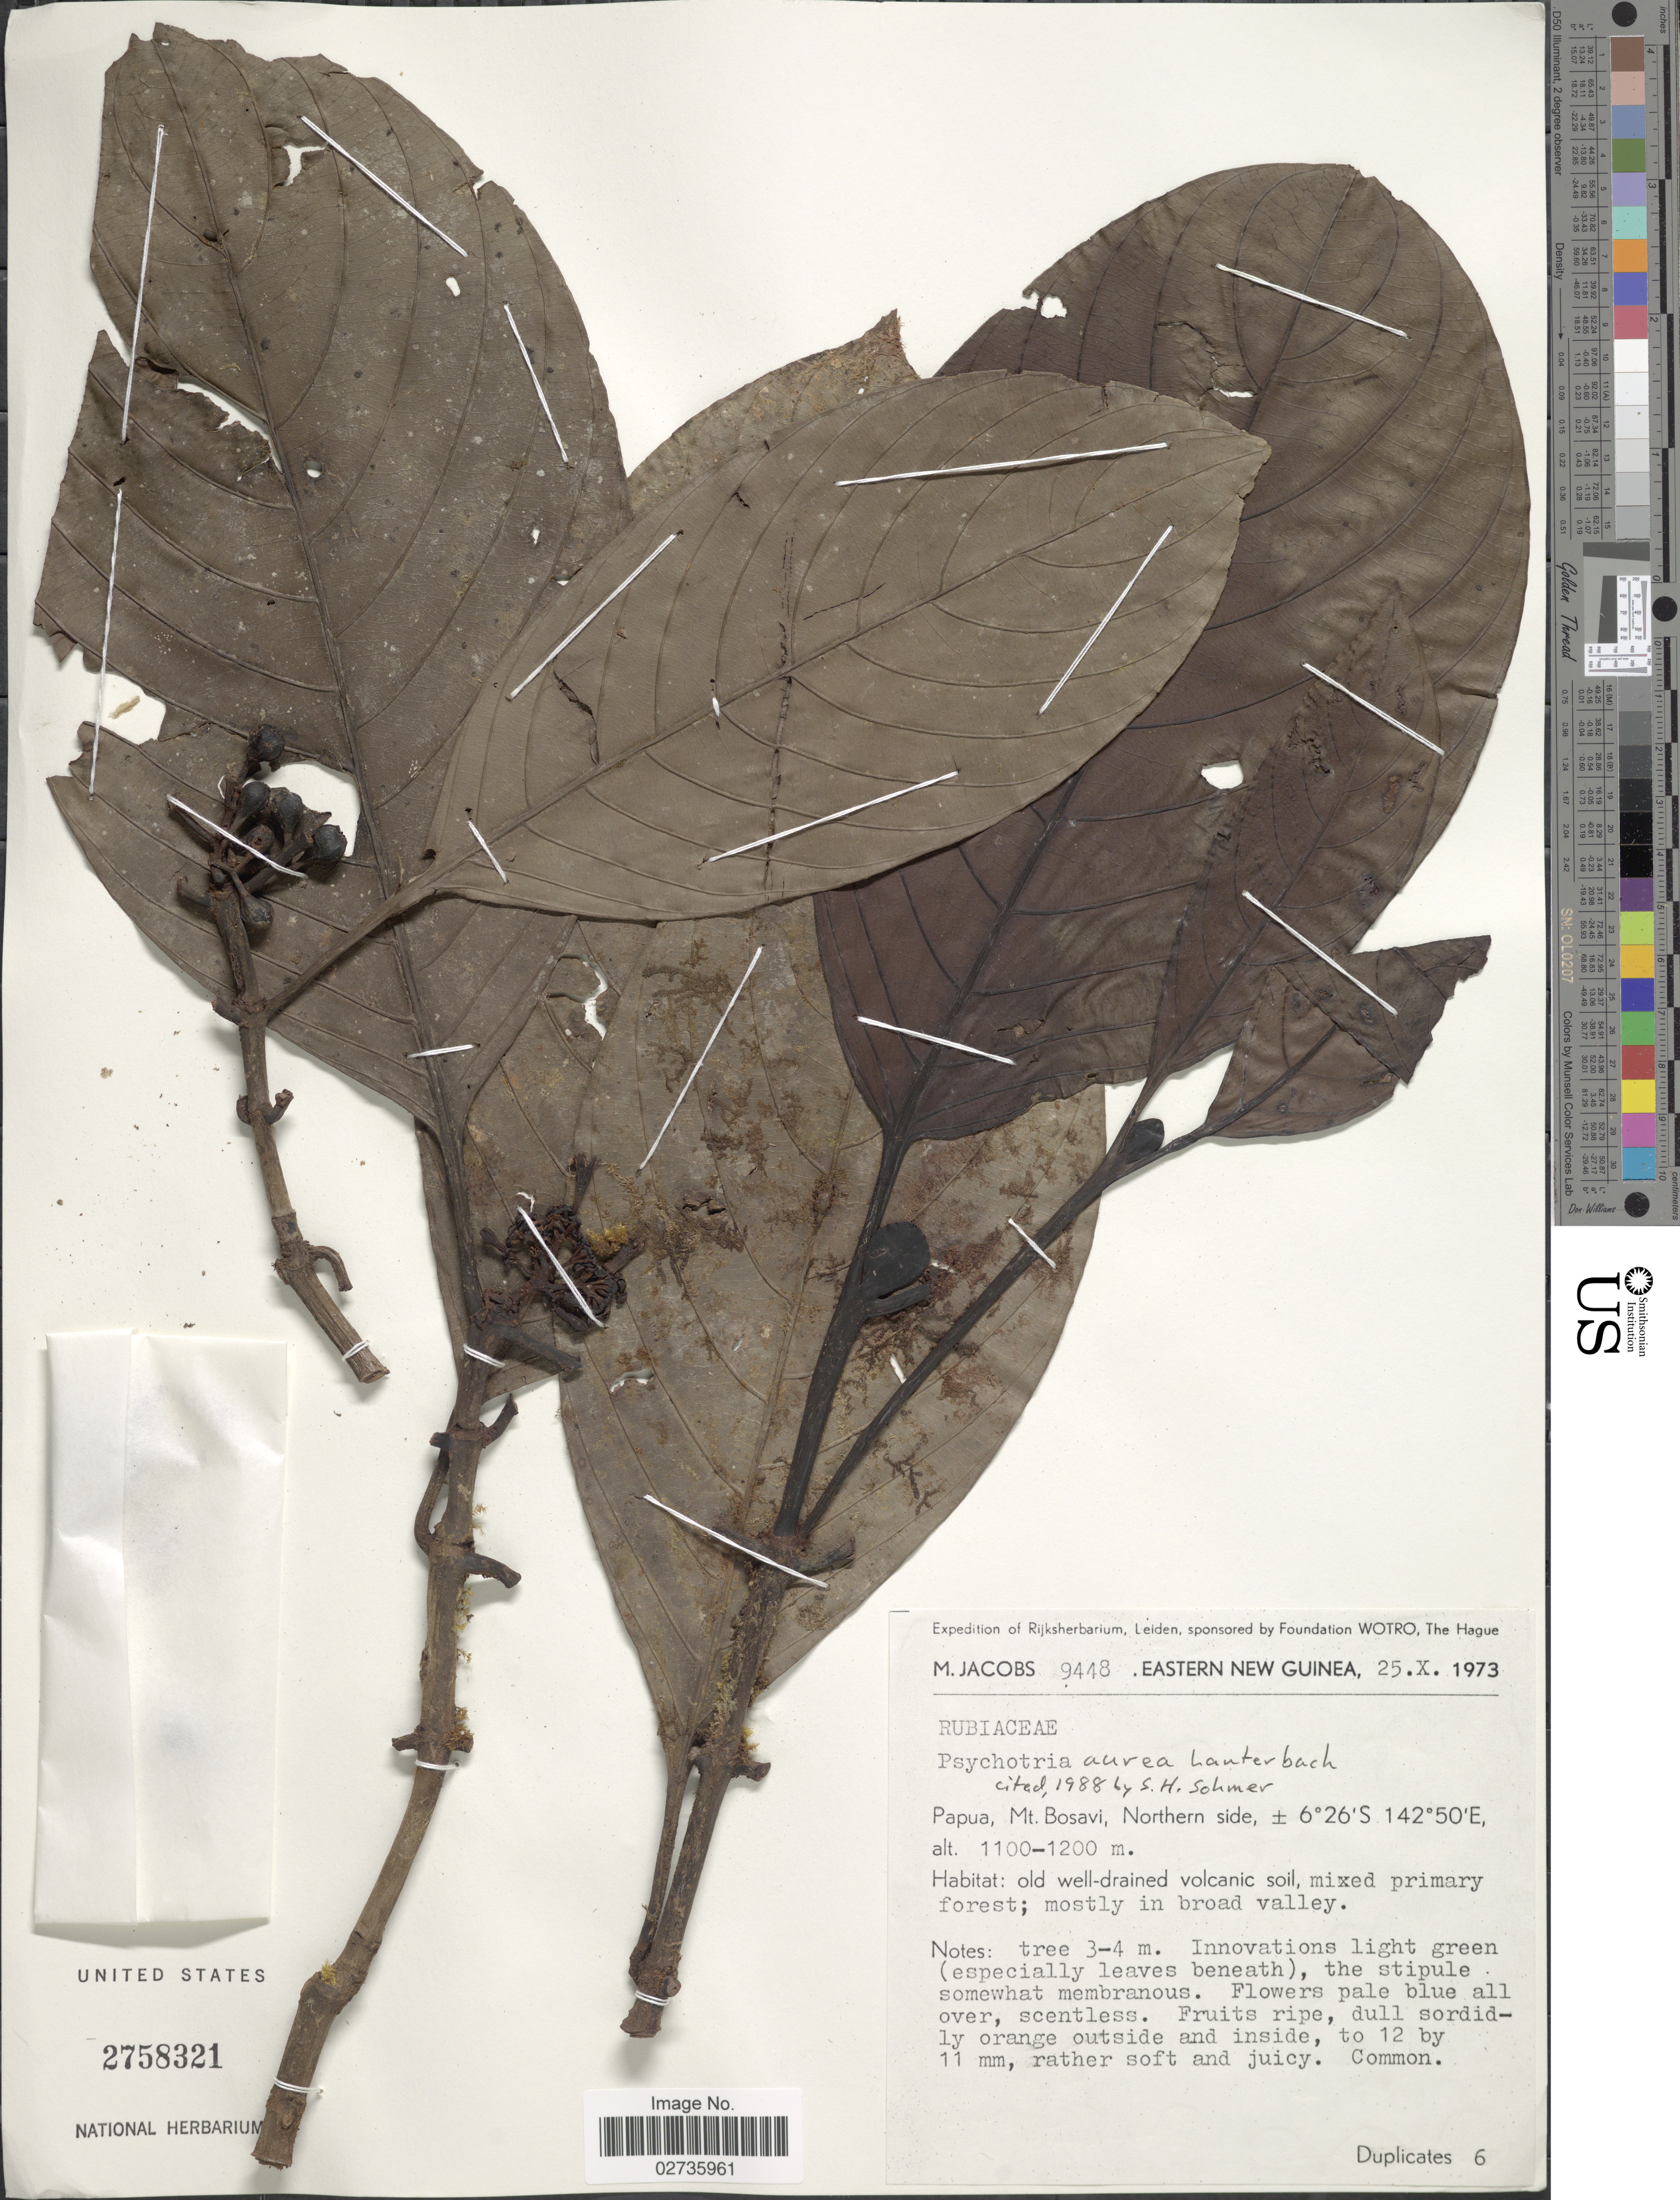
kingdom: Plantae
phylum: Tracheophyta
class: Magnoliopsida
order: Gentianales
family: Rubiaceae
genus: Psychotria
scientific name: Psychotria aurea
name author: Lauterb.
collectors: M. Jacobs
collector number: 9448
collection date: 1973-10-25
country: Papua New Guinea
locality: Eastern New Guinea, Mt Bosavi, Northern side, old well-drained volcanic soil, mixed primary forest; mostly in broad valley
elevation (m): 1100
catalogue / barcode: US 2758321